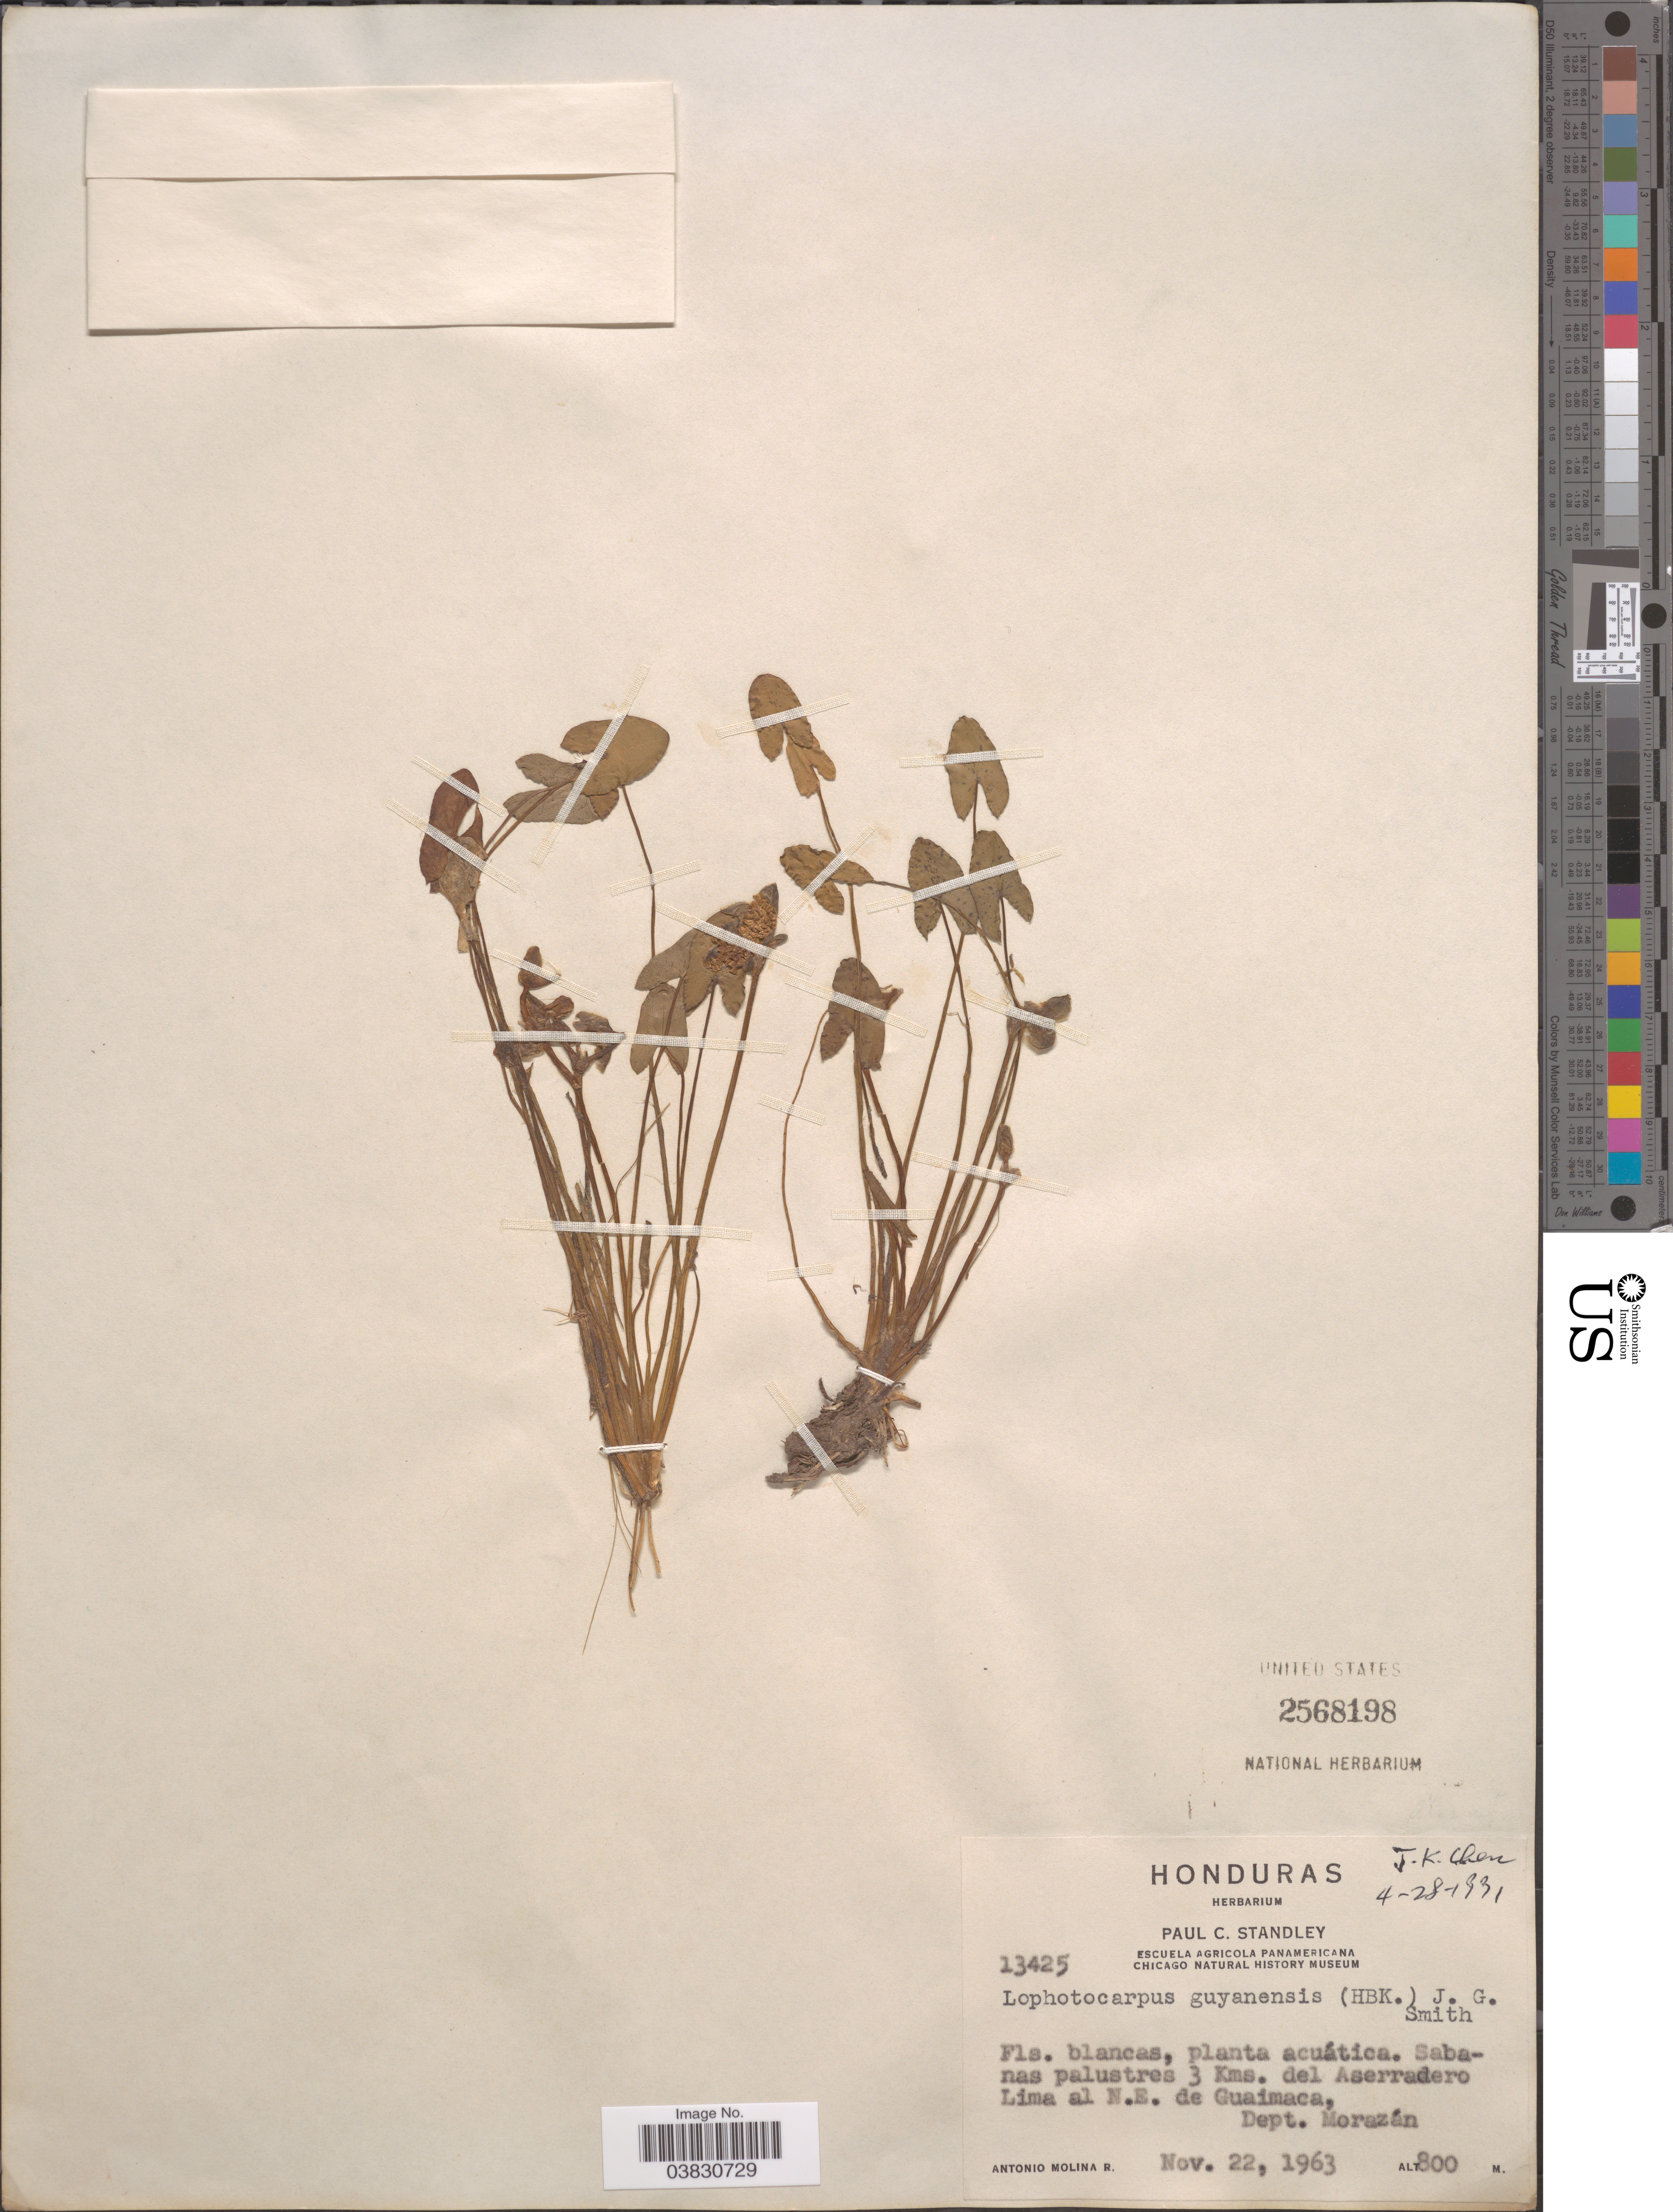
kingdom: Plantae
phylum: Tracheophyta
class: Liliopsida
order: Alismatales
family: Alismataceae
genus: Sagittaria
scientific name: Sagittaria guayanensis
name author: Kunth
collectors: A. Molina R.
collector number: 13425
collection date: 1963-11-22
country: Honduras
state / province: Fco. Morazán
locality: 3 Kms. del Aserradero Lima al N.E. de Guaimaca, Dept. Morazán.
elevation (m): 800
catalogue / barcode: US 2568198